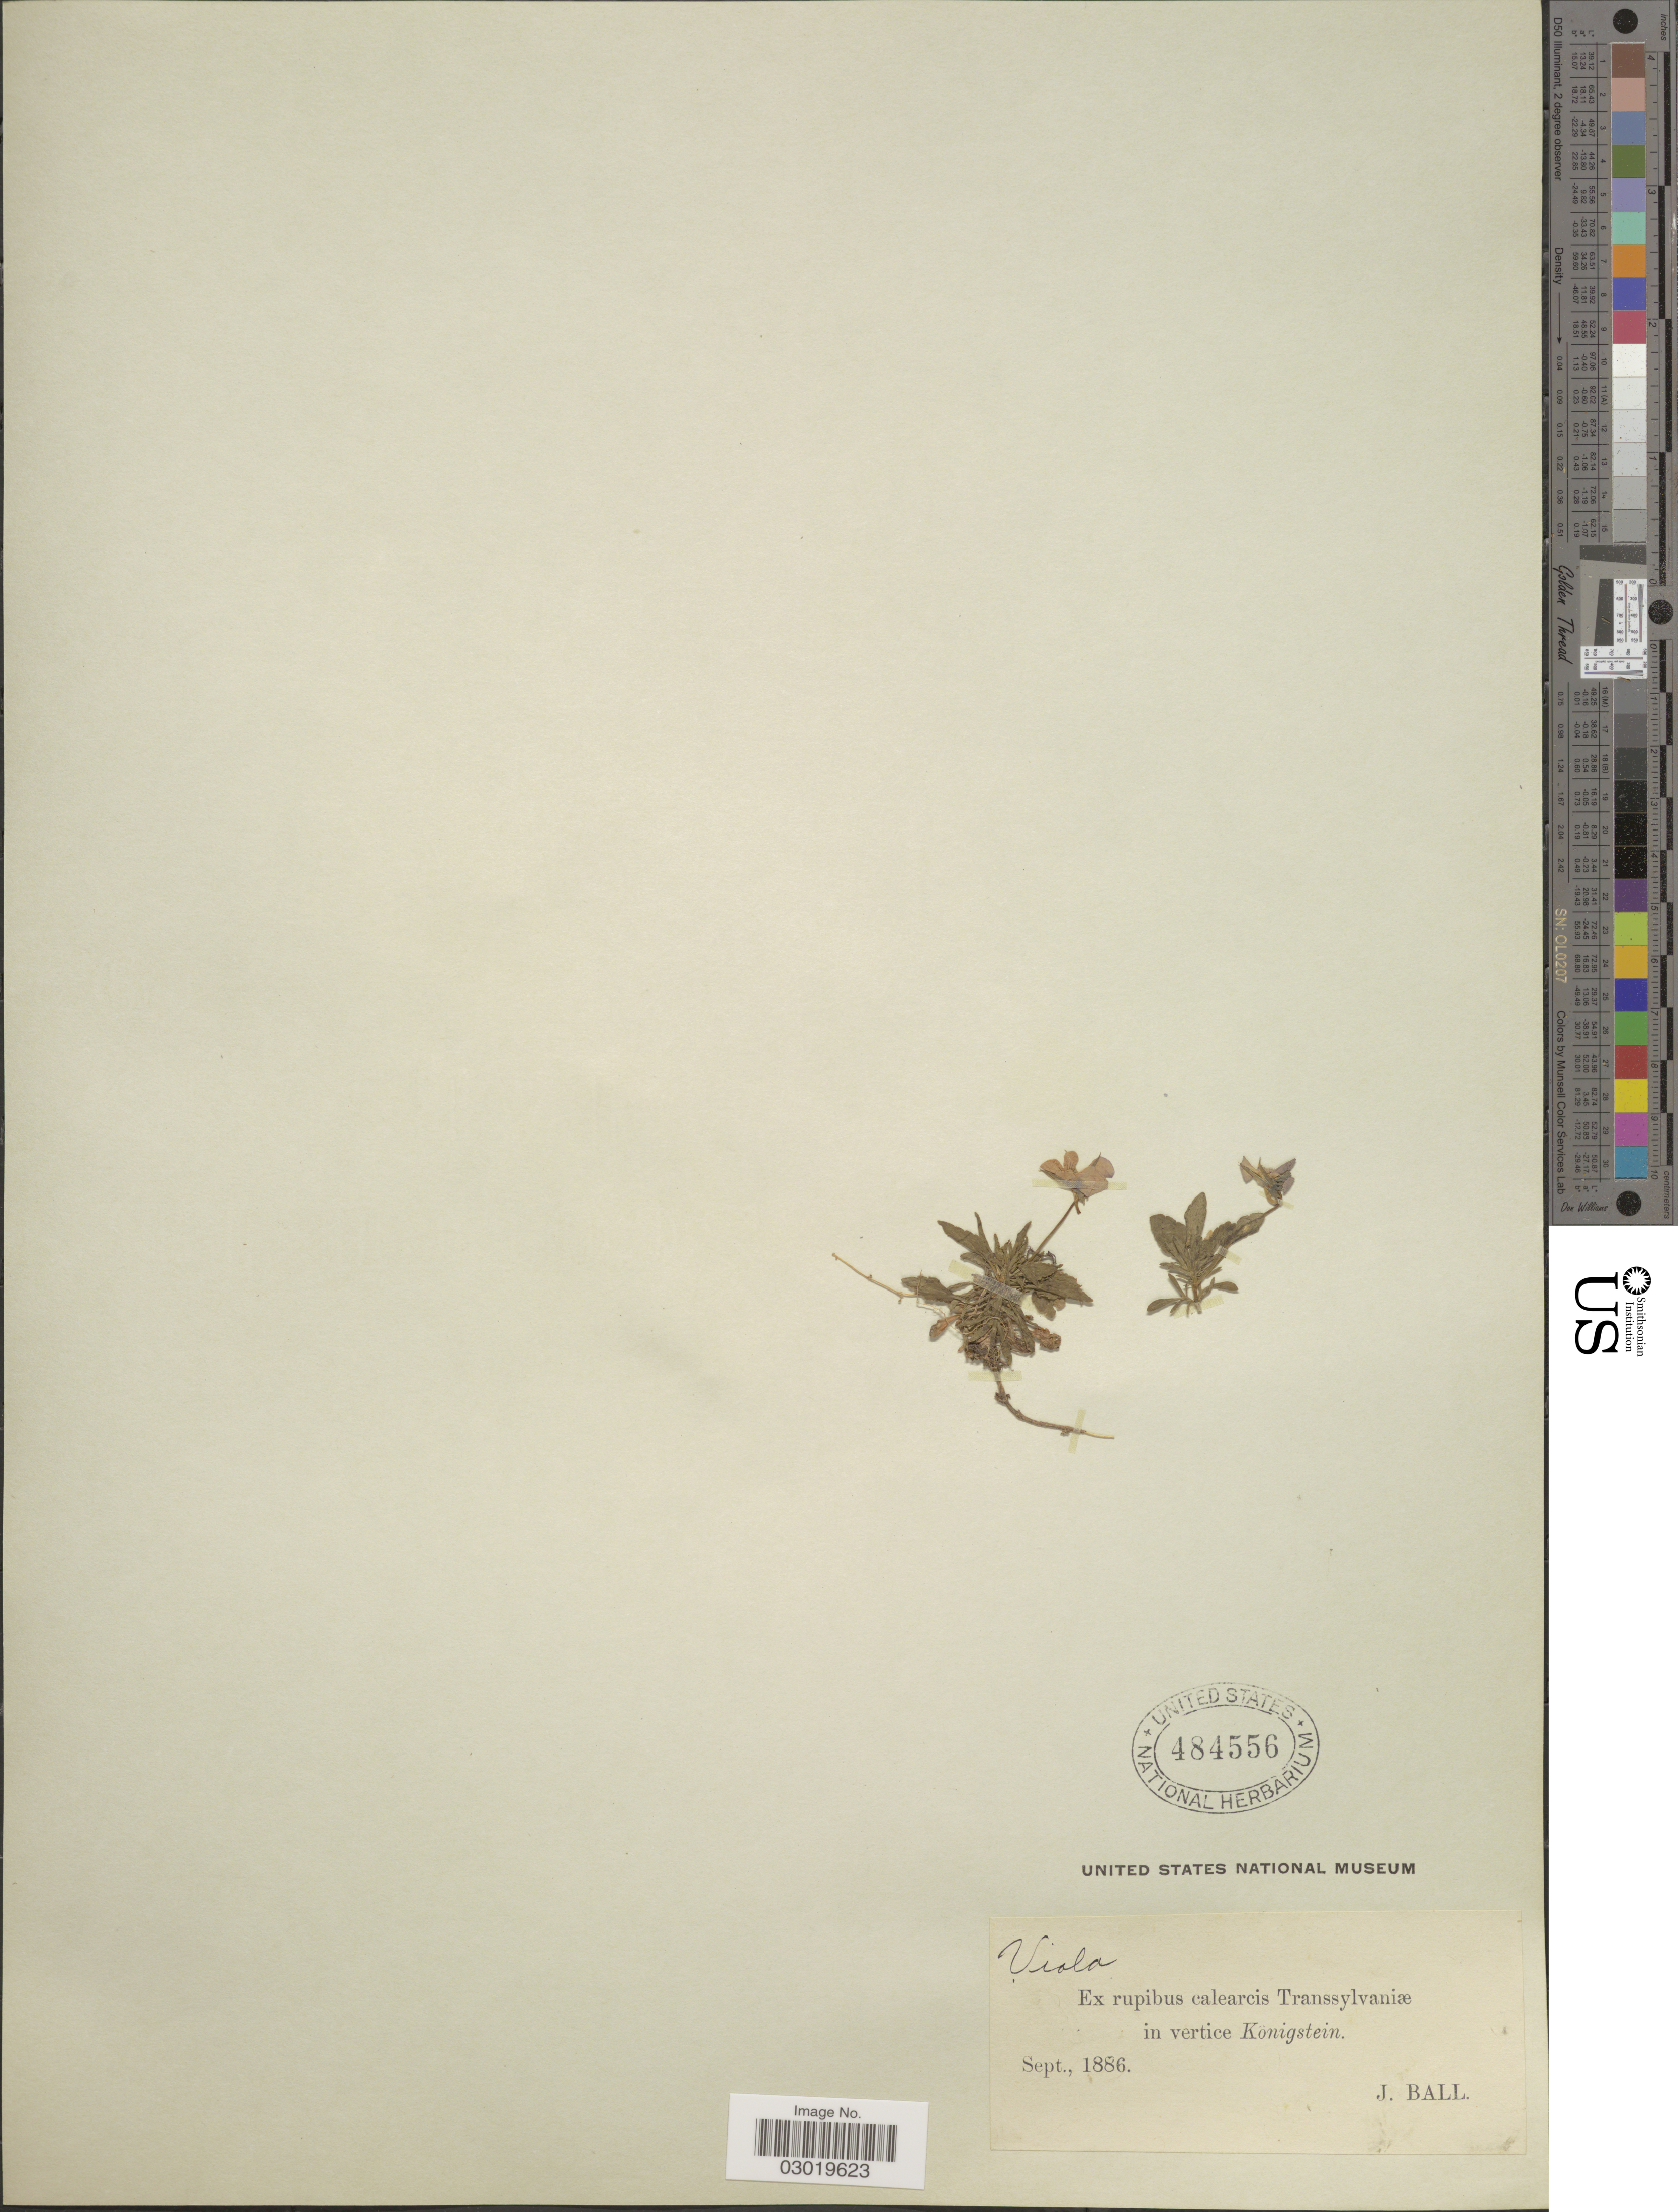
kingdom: Plantae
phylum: Tracheophyta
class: Magnoliopsida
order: Malpighiales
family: Violaceae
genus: Viola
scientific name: Viola sp.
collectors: J. Ball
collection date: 1886-09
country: Germany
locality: In vertice Königstein.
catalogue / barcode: US 484556